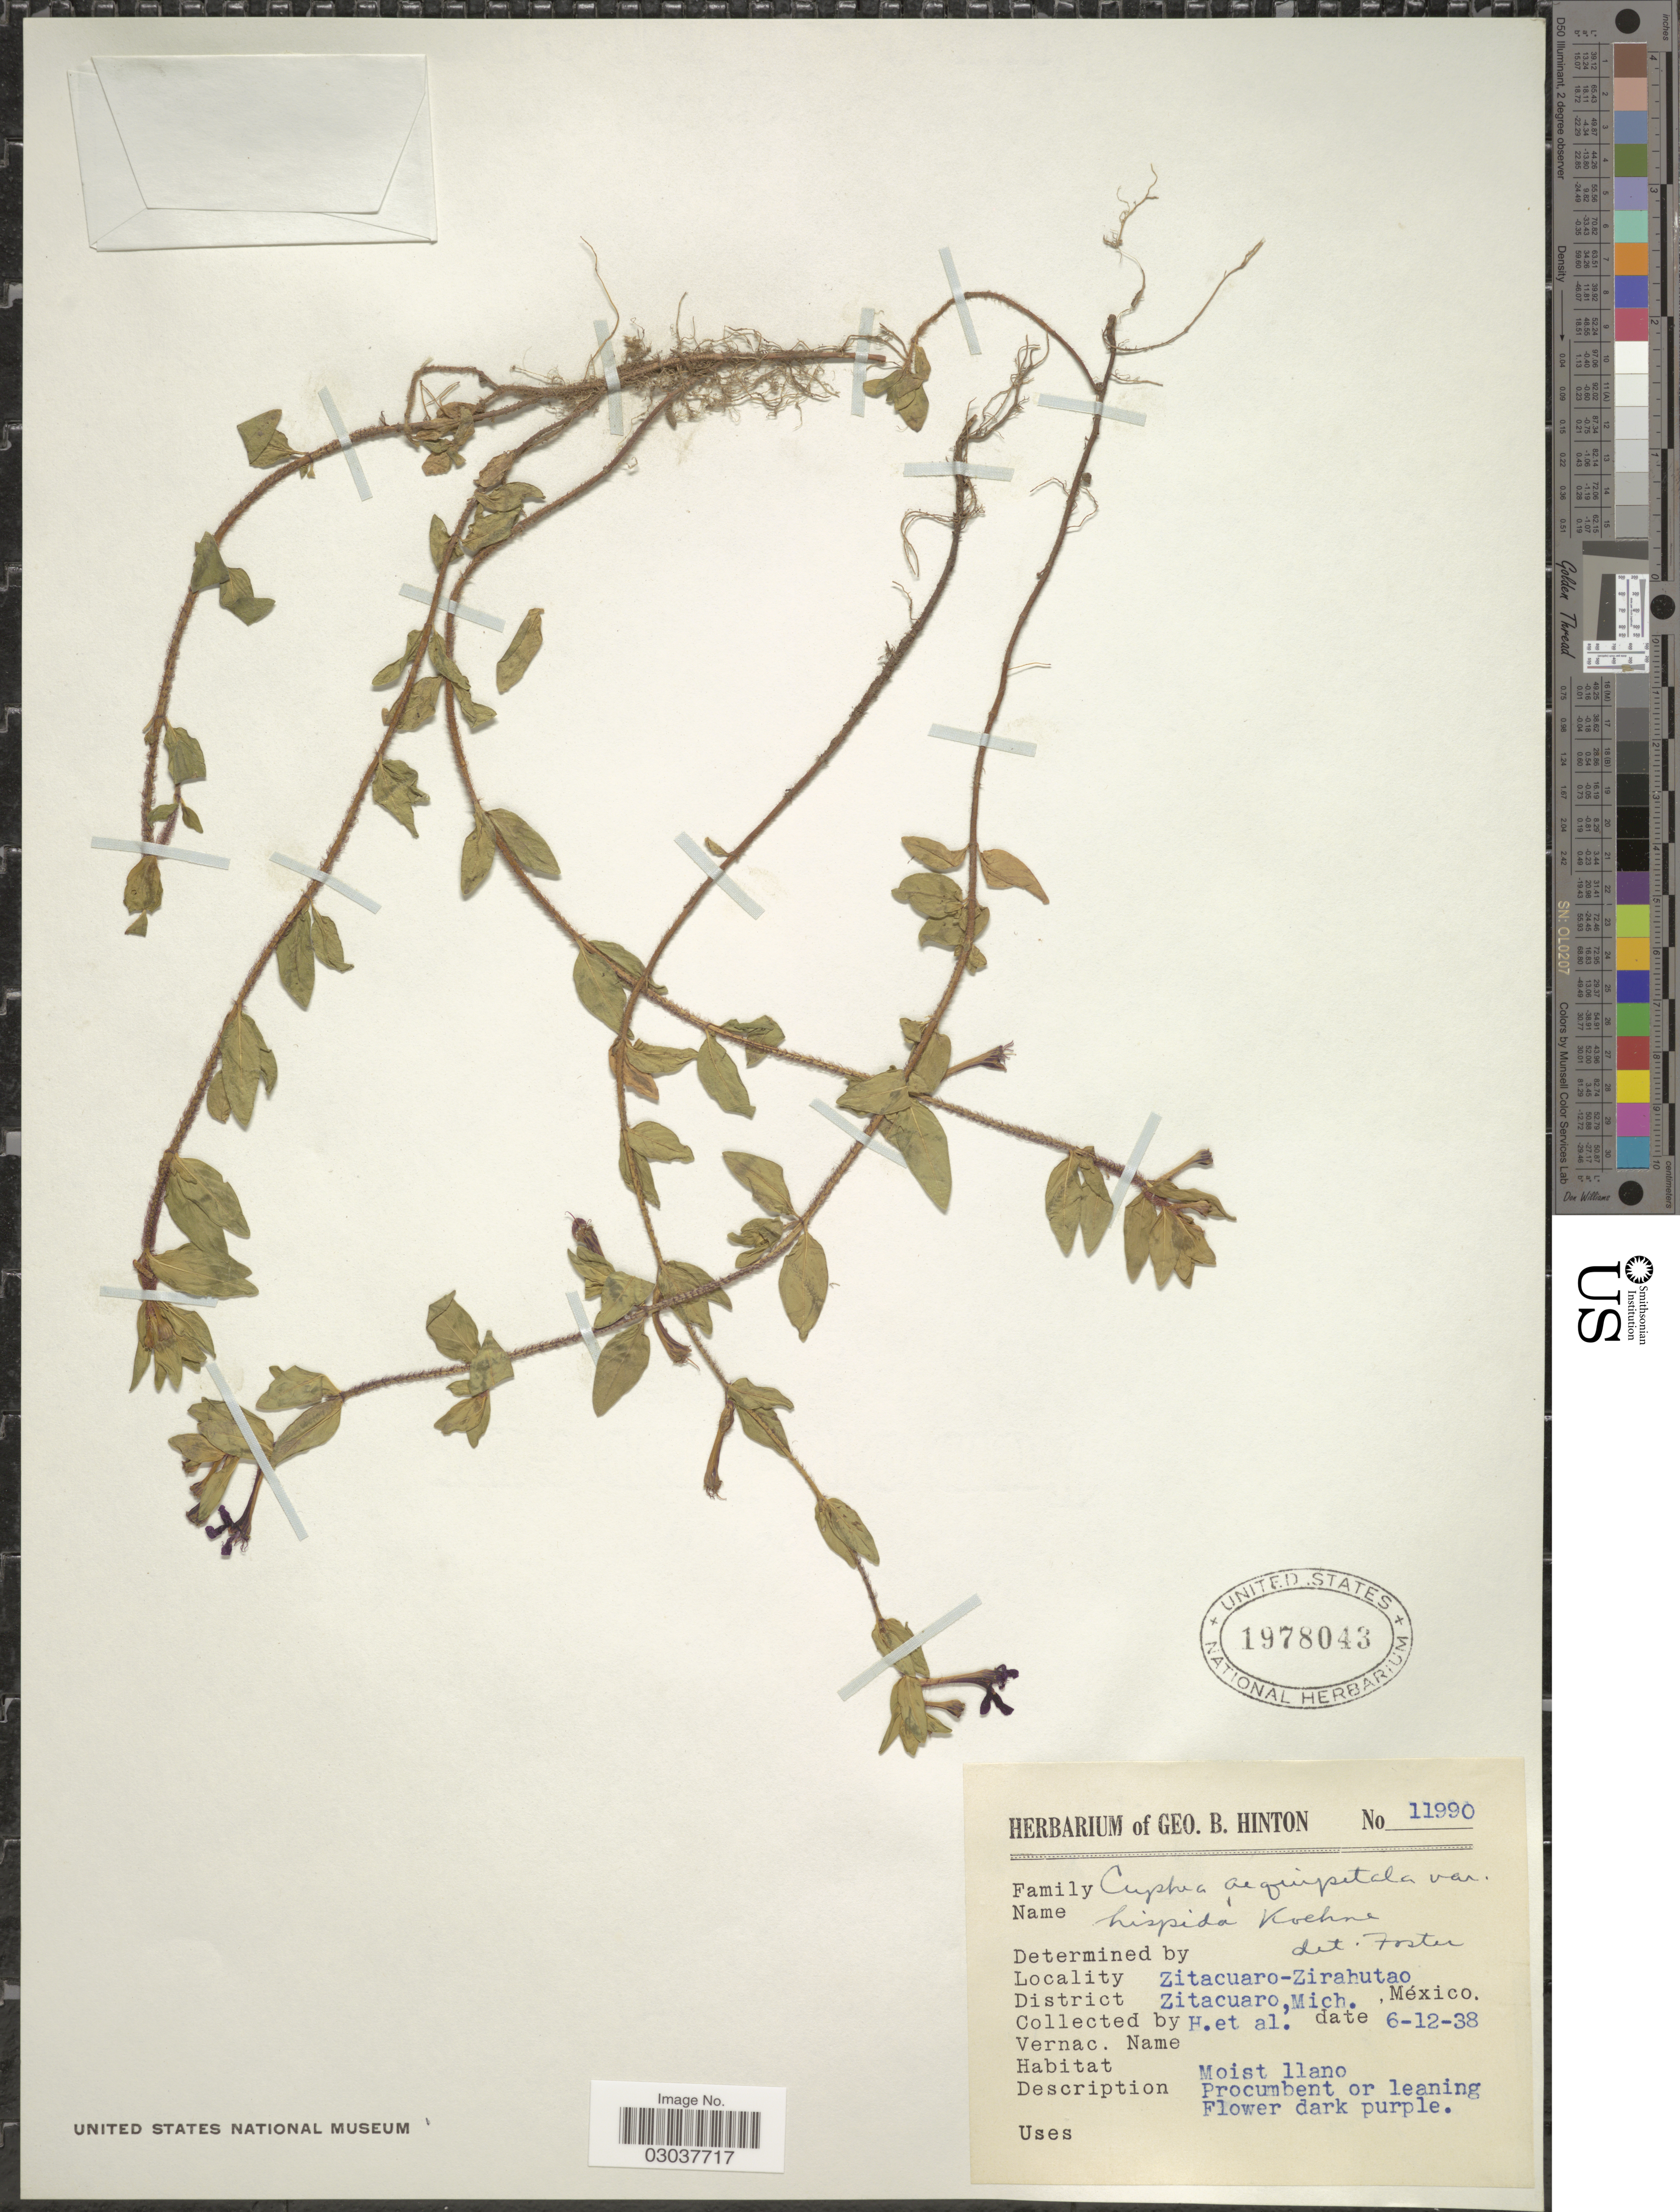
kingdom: Plantae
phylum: Tracheophyta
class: Magnoliopsida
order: Myrtales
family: Lythraceae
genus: Cuphea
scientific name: Cuphea aequipetala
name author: Cav.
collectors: G. B. Hinton & et al.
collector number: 11990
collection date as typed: Transcribed d/m/y: 6/12/38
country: Mexico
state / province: Michoacán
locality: Zitacuaro-Zirahutao. District Zitacuaro, Mich.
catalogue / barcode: US 1978043